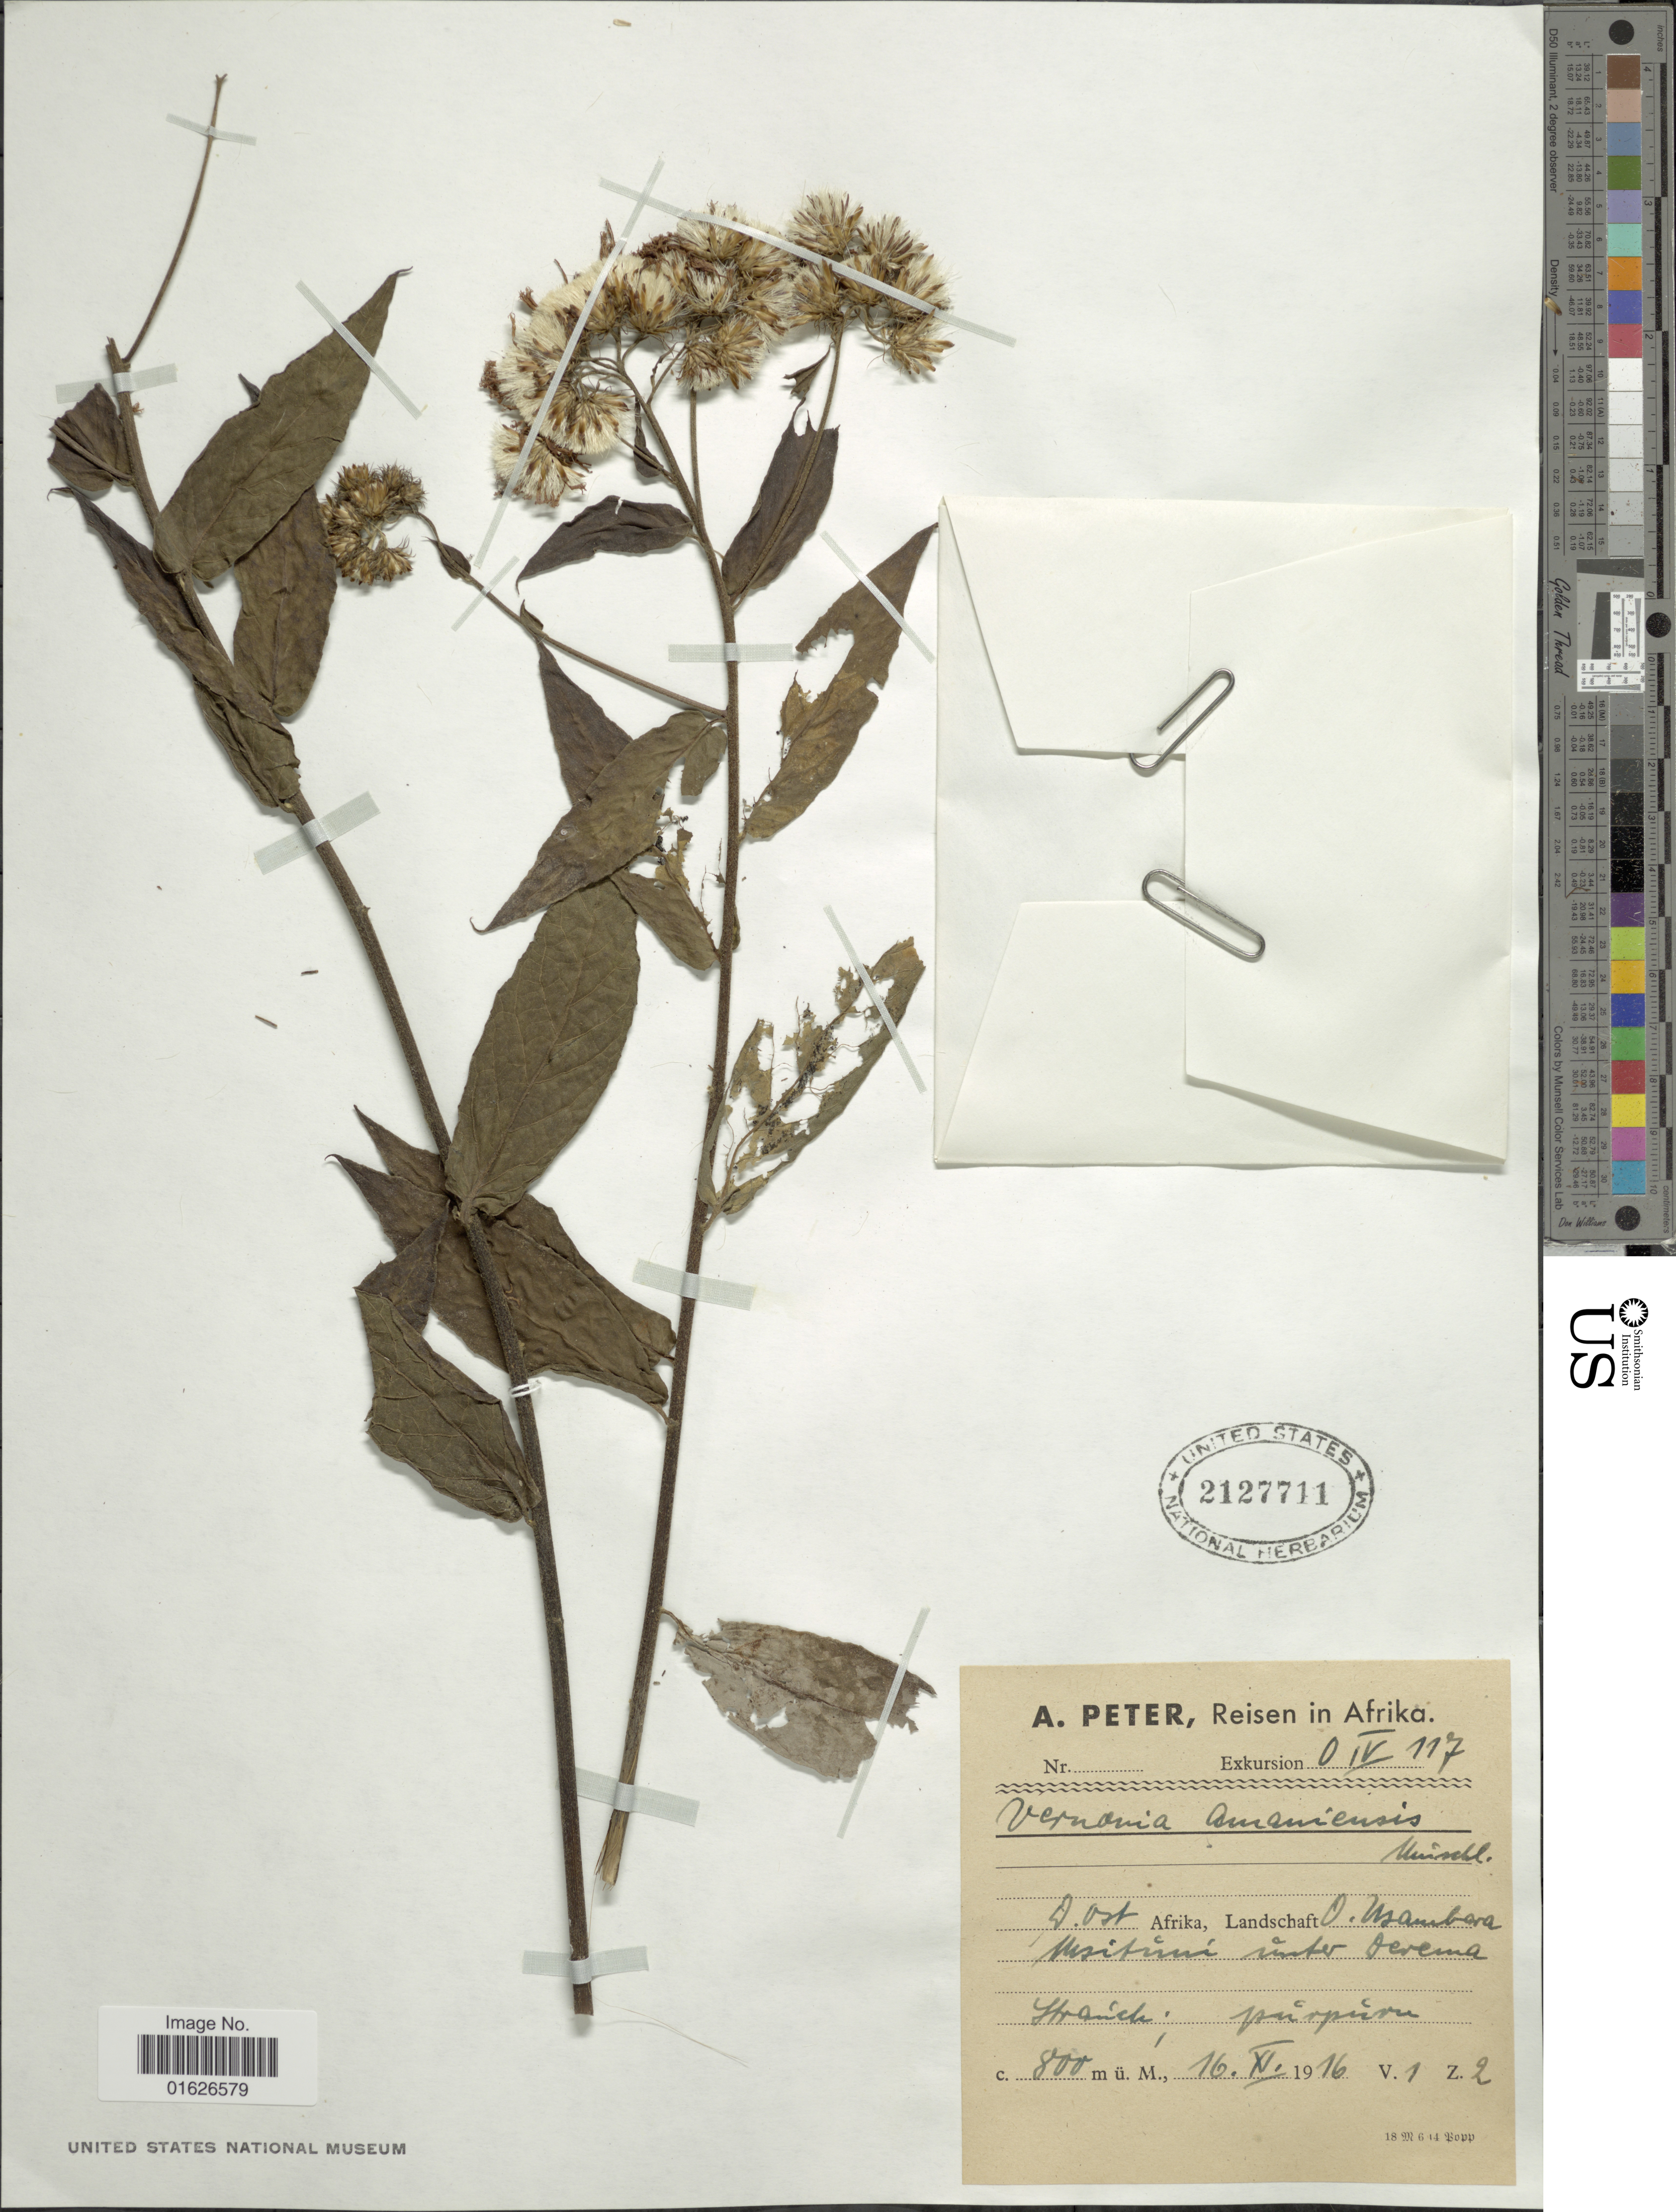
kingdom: Plantae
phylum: Tracheophyta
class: Magnoliopsida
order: Asterales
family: Asteraceae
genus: Jeffreycia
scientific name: Jeffreycia amaniensis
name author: (Muschl.) H. Rob.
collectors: A. Peter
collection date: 1916-06-16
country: Tanzania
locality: O. Usambara, Derema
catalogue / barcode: US 2127711